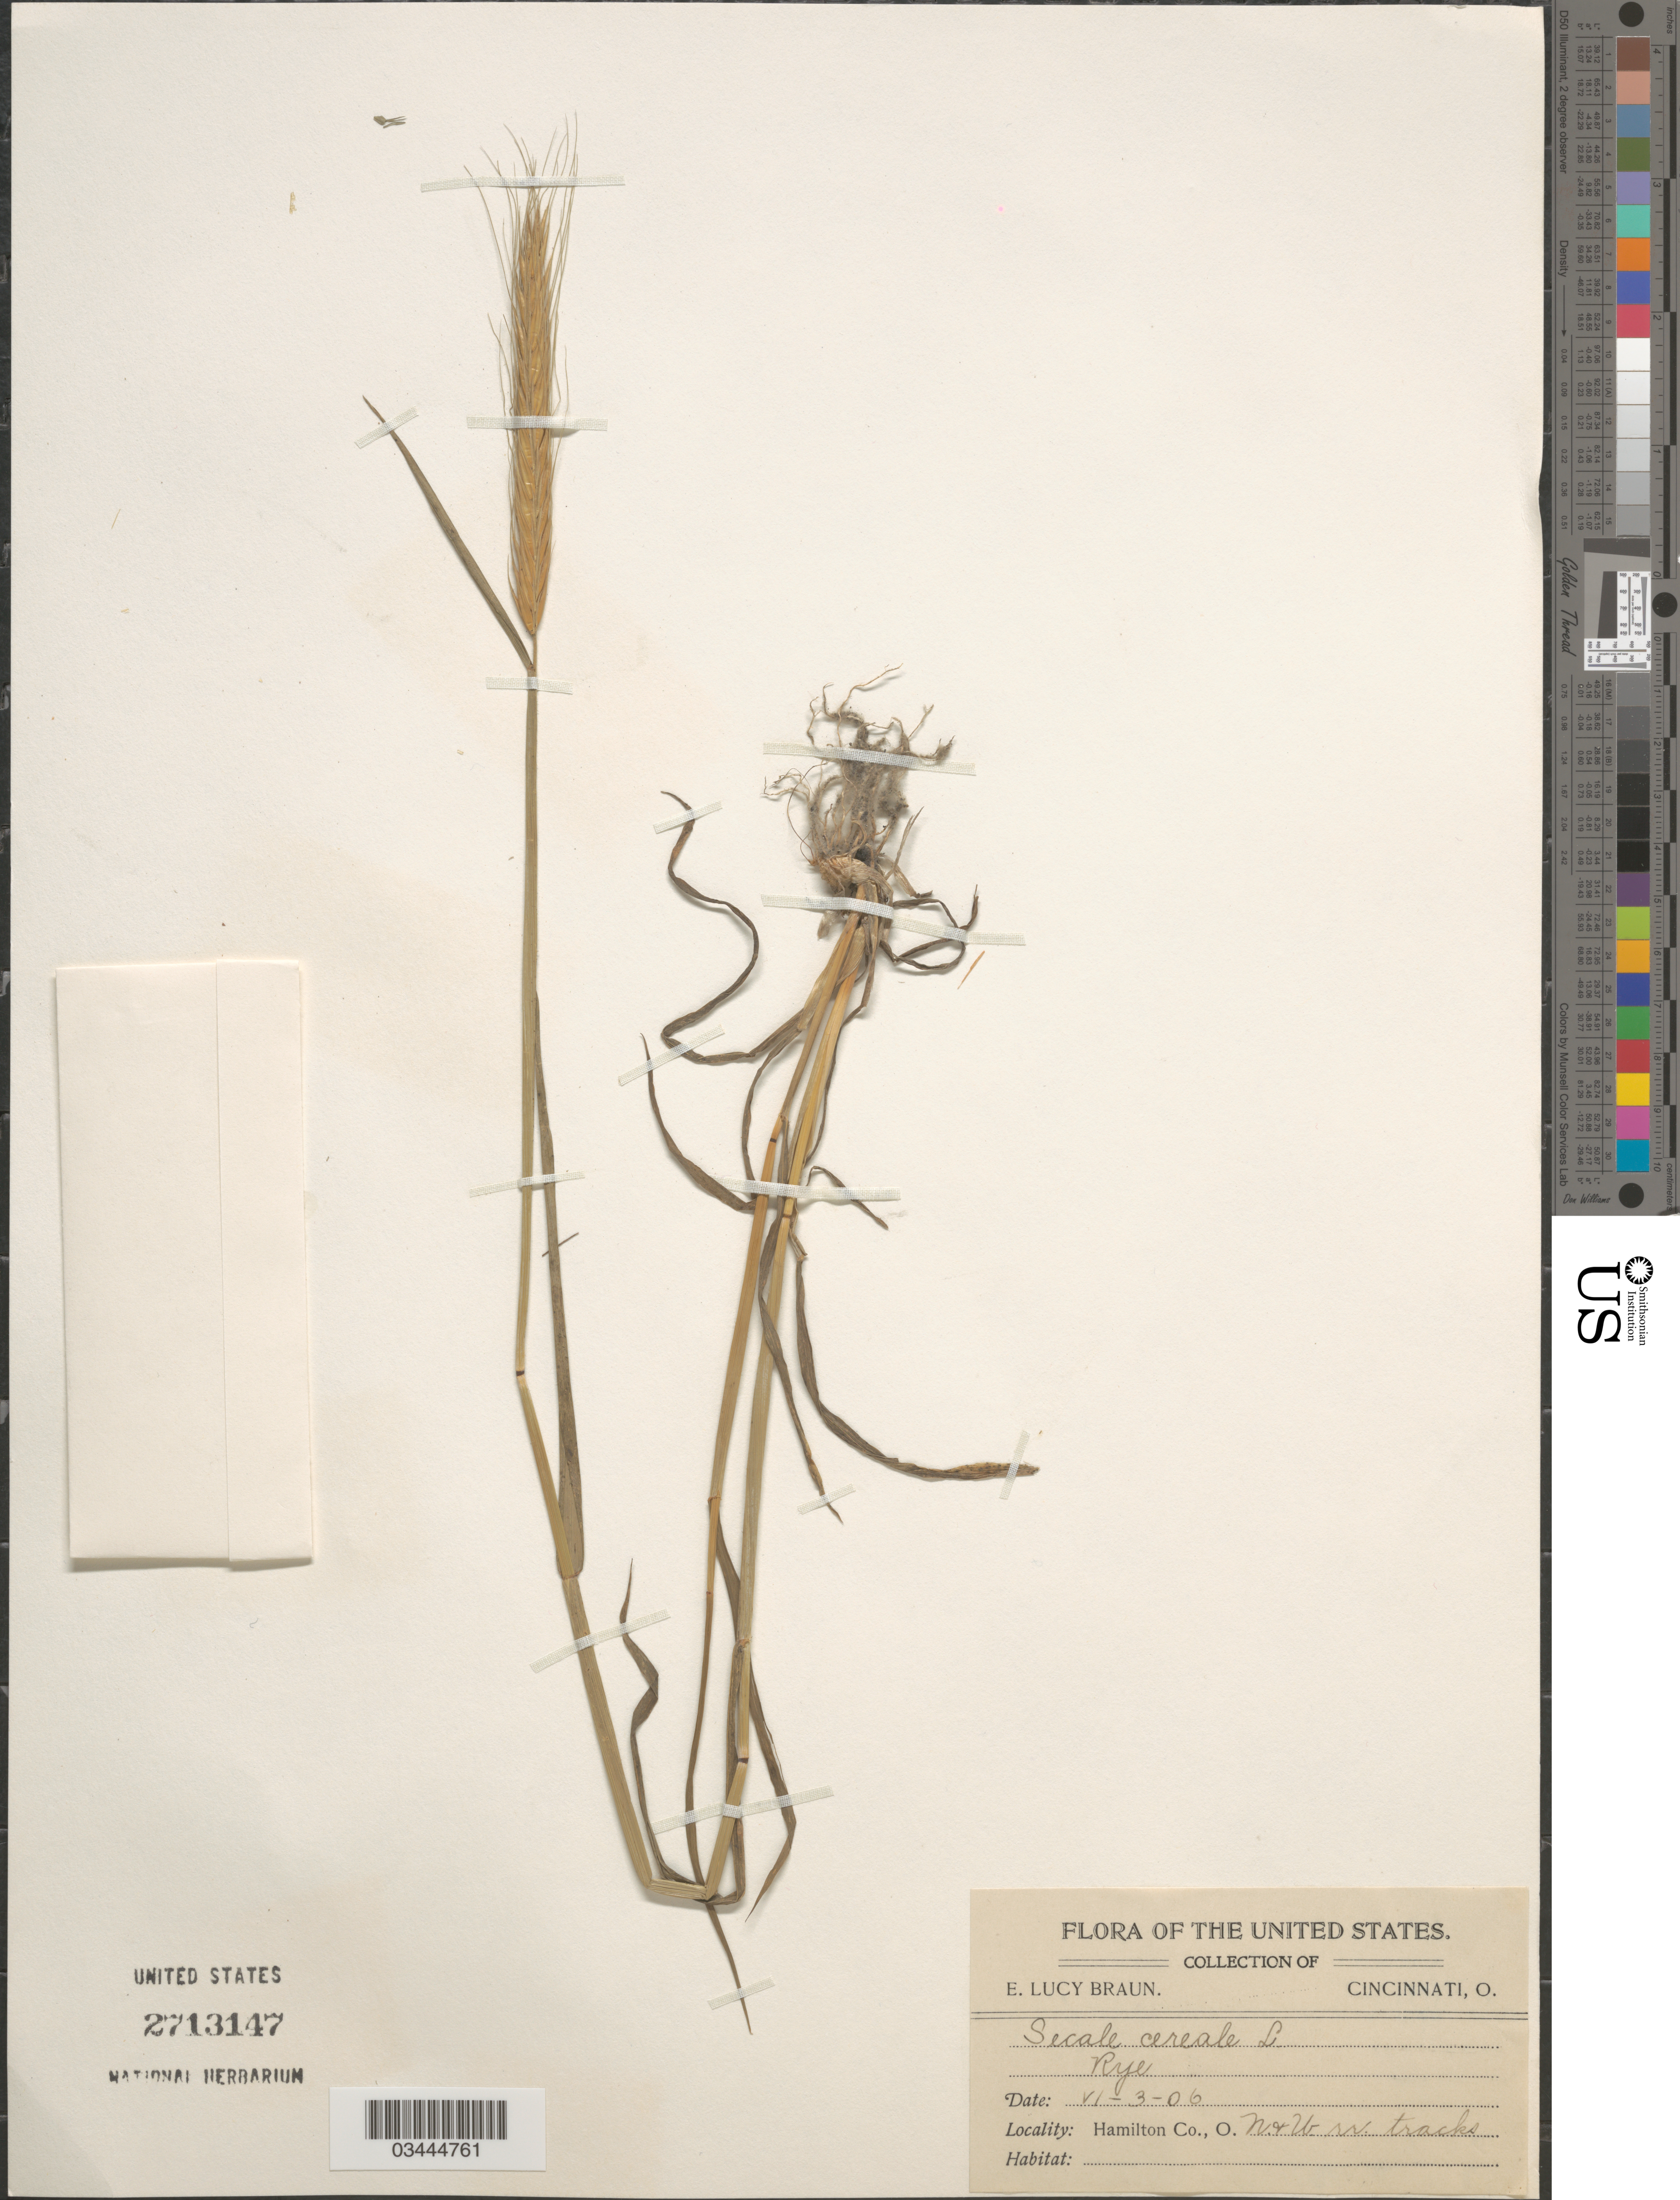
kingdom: Plantae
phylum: Tracheophyta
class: Liliopsida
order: Poales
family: Poaceae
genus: Secale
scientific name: Secale cereale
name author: L.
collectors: E. L. Braun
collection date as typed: Transcribed d/m/y: 3/6/6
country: United States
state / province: Ohio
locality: Hamilton Co. N. & W. rr. tracks.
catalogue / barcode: US 2713147